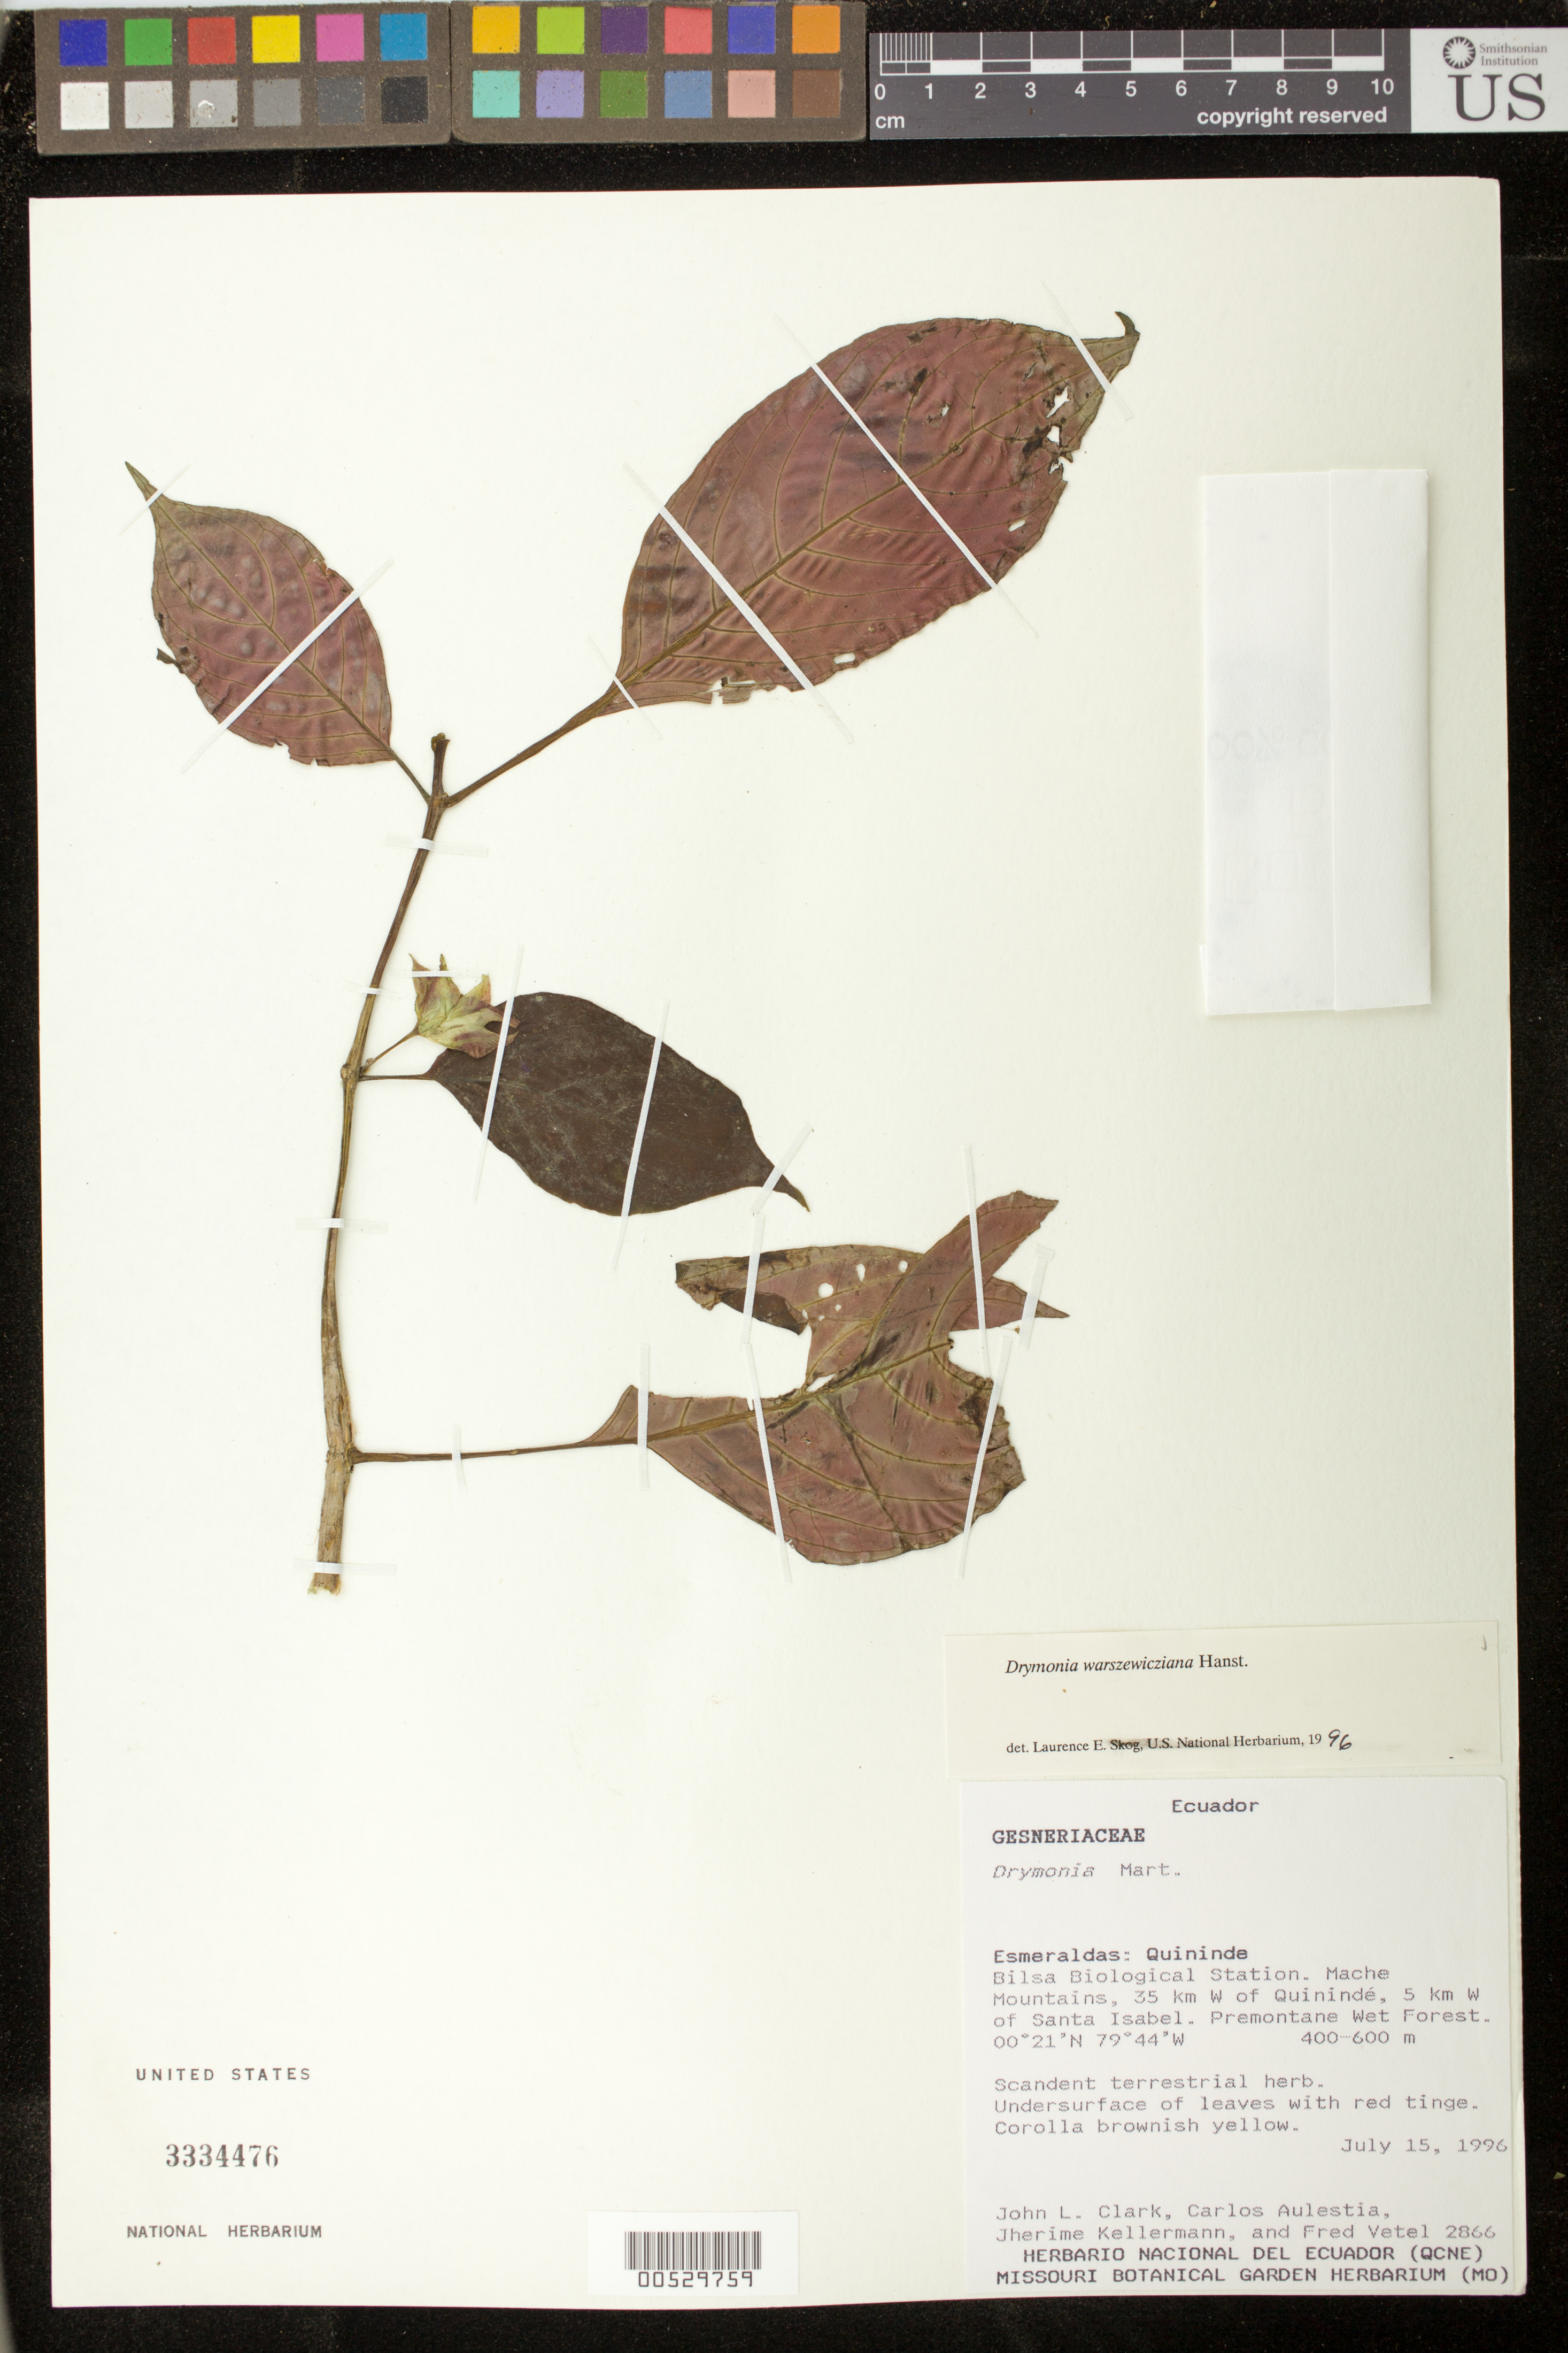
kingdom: Plantae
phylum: Tracheophyta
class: Magnoliopsida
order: Lamiales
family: Gesneriaceae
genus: Drymonia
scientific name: Drymonia warszewicziana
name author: Hanst.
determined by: Skog, Laurence E.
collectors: J. L. Clark, C. Aulestia, J. Kellermann & F. Vetel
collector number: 2866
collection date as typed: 15 Jul 1996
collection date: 1996-07-15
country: Ecuador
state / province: Esmeraldas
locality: Quininde, Bilsa Biological Station, Mache Mountains, 35 km W of Quinindé, 5 km W of Santa Isabel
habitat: Premontane wet forest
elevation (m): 400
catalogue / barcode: US 3334476